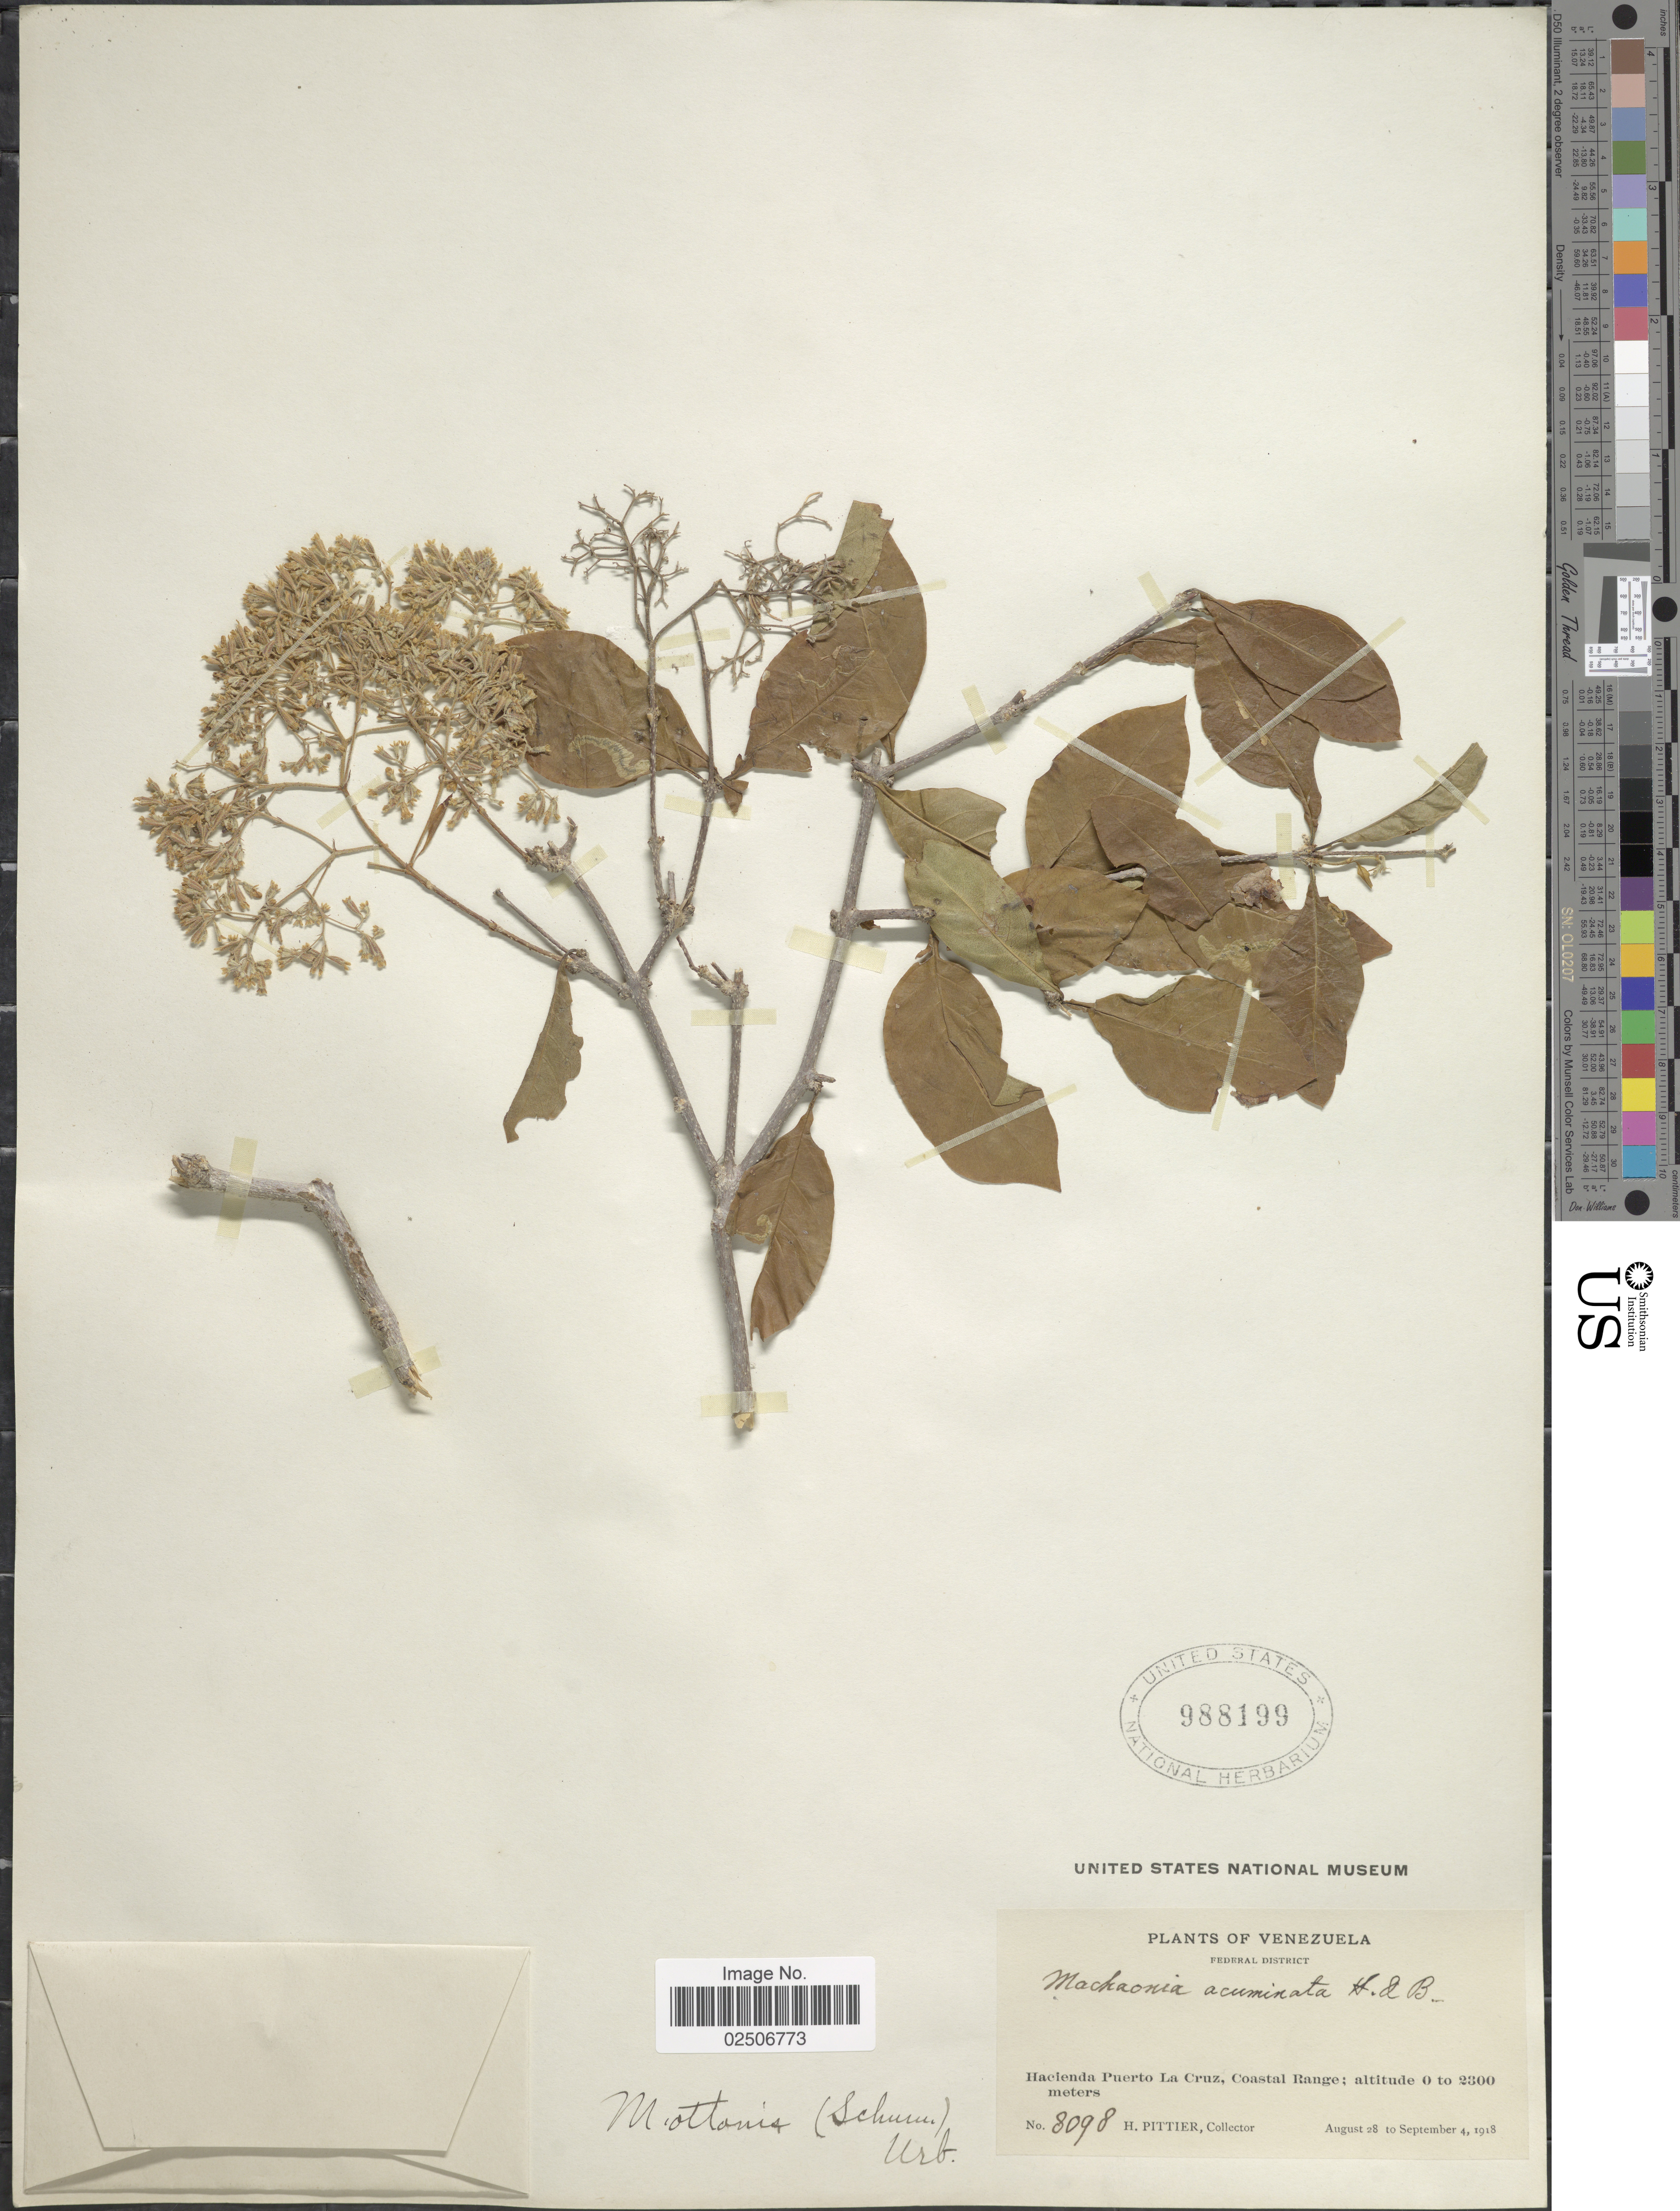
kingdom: Plantae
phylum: Tracheophyta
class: Magnoliopsida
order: Gentianales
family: Rubiaceae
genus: Machaonia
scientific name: Machaonia ottonis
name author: (K. Schum.) Urb.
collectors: H. F. Pittier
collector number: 8098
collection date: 1918-08-28/1918-09-04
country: Venezuela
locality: Federal District, Haciendo Puerto La Cruz, Coastal Range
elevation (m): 0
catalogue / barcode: US 988199